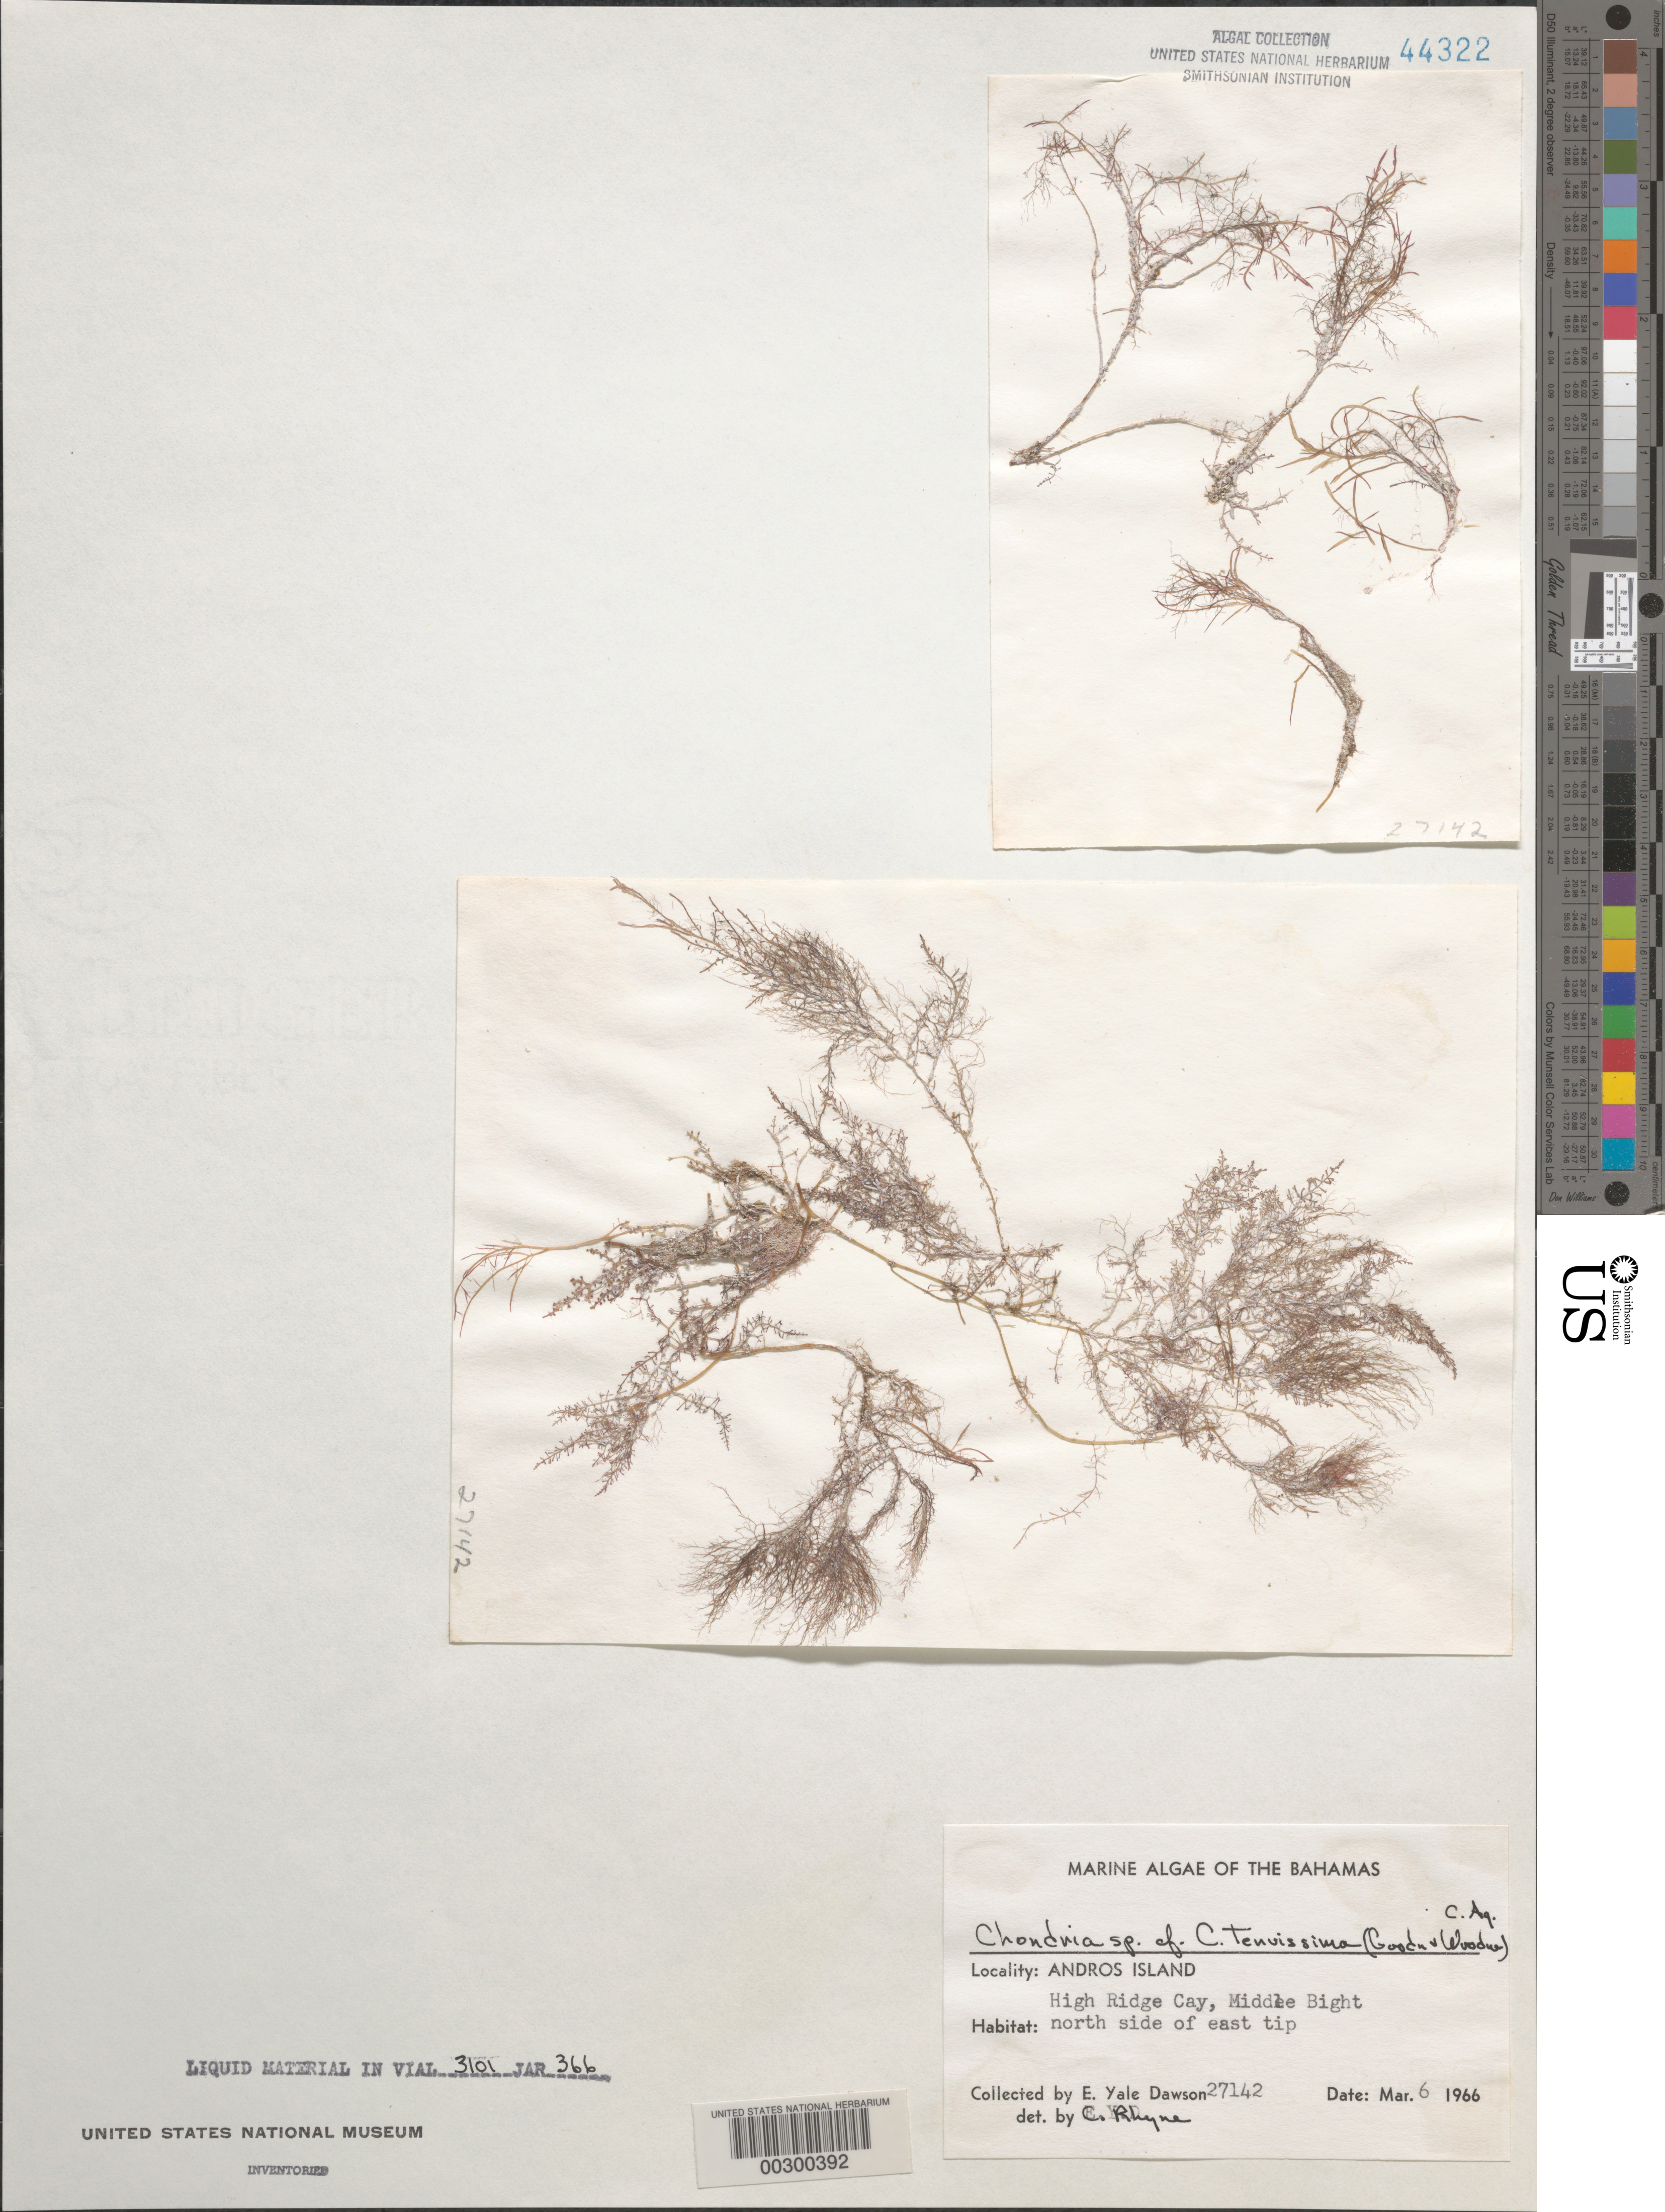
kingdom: Plantae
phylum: Rhodophyta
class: Florideophyceae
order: Ceramiales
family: Rhodomelaceae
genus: Chondria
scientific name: Chondria capillaris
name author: M.J. Wynne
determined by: Algae name updating Project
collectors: E. Y. Dawson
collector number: EYD 27142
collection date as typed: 06 Mar 1966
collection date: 1966-03-06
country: Bahamas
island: High Ridge Cay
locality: Middle Bight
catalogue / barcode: US 44322